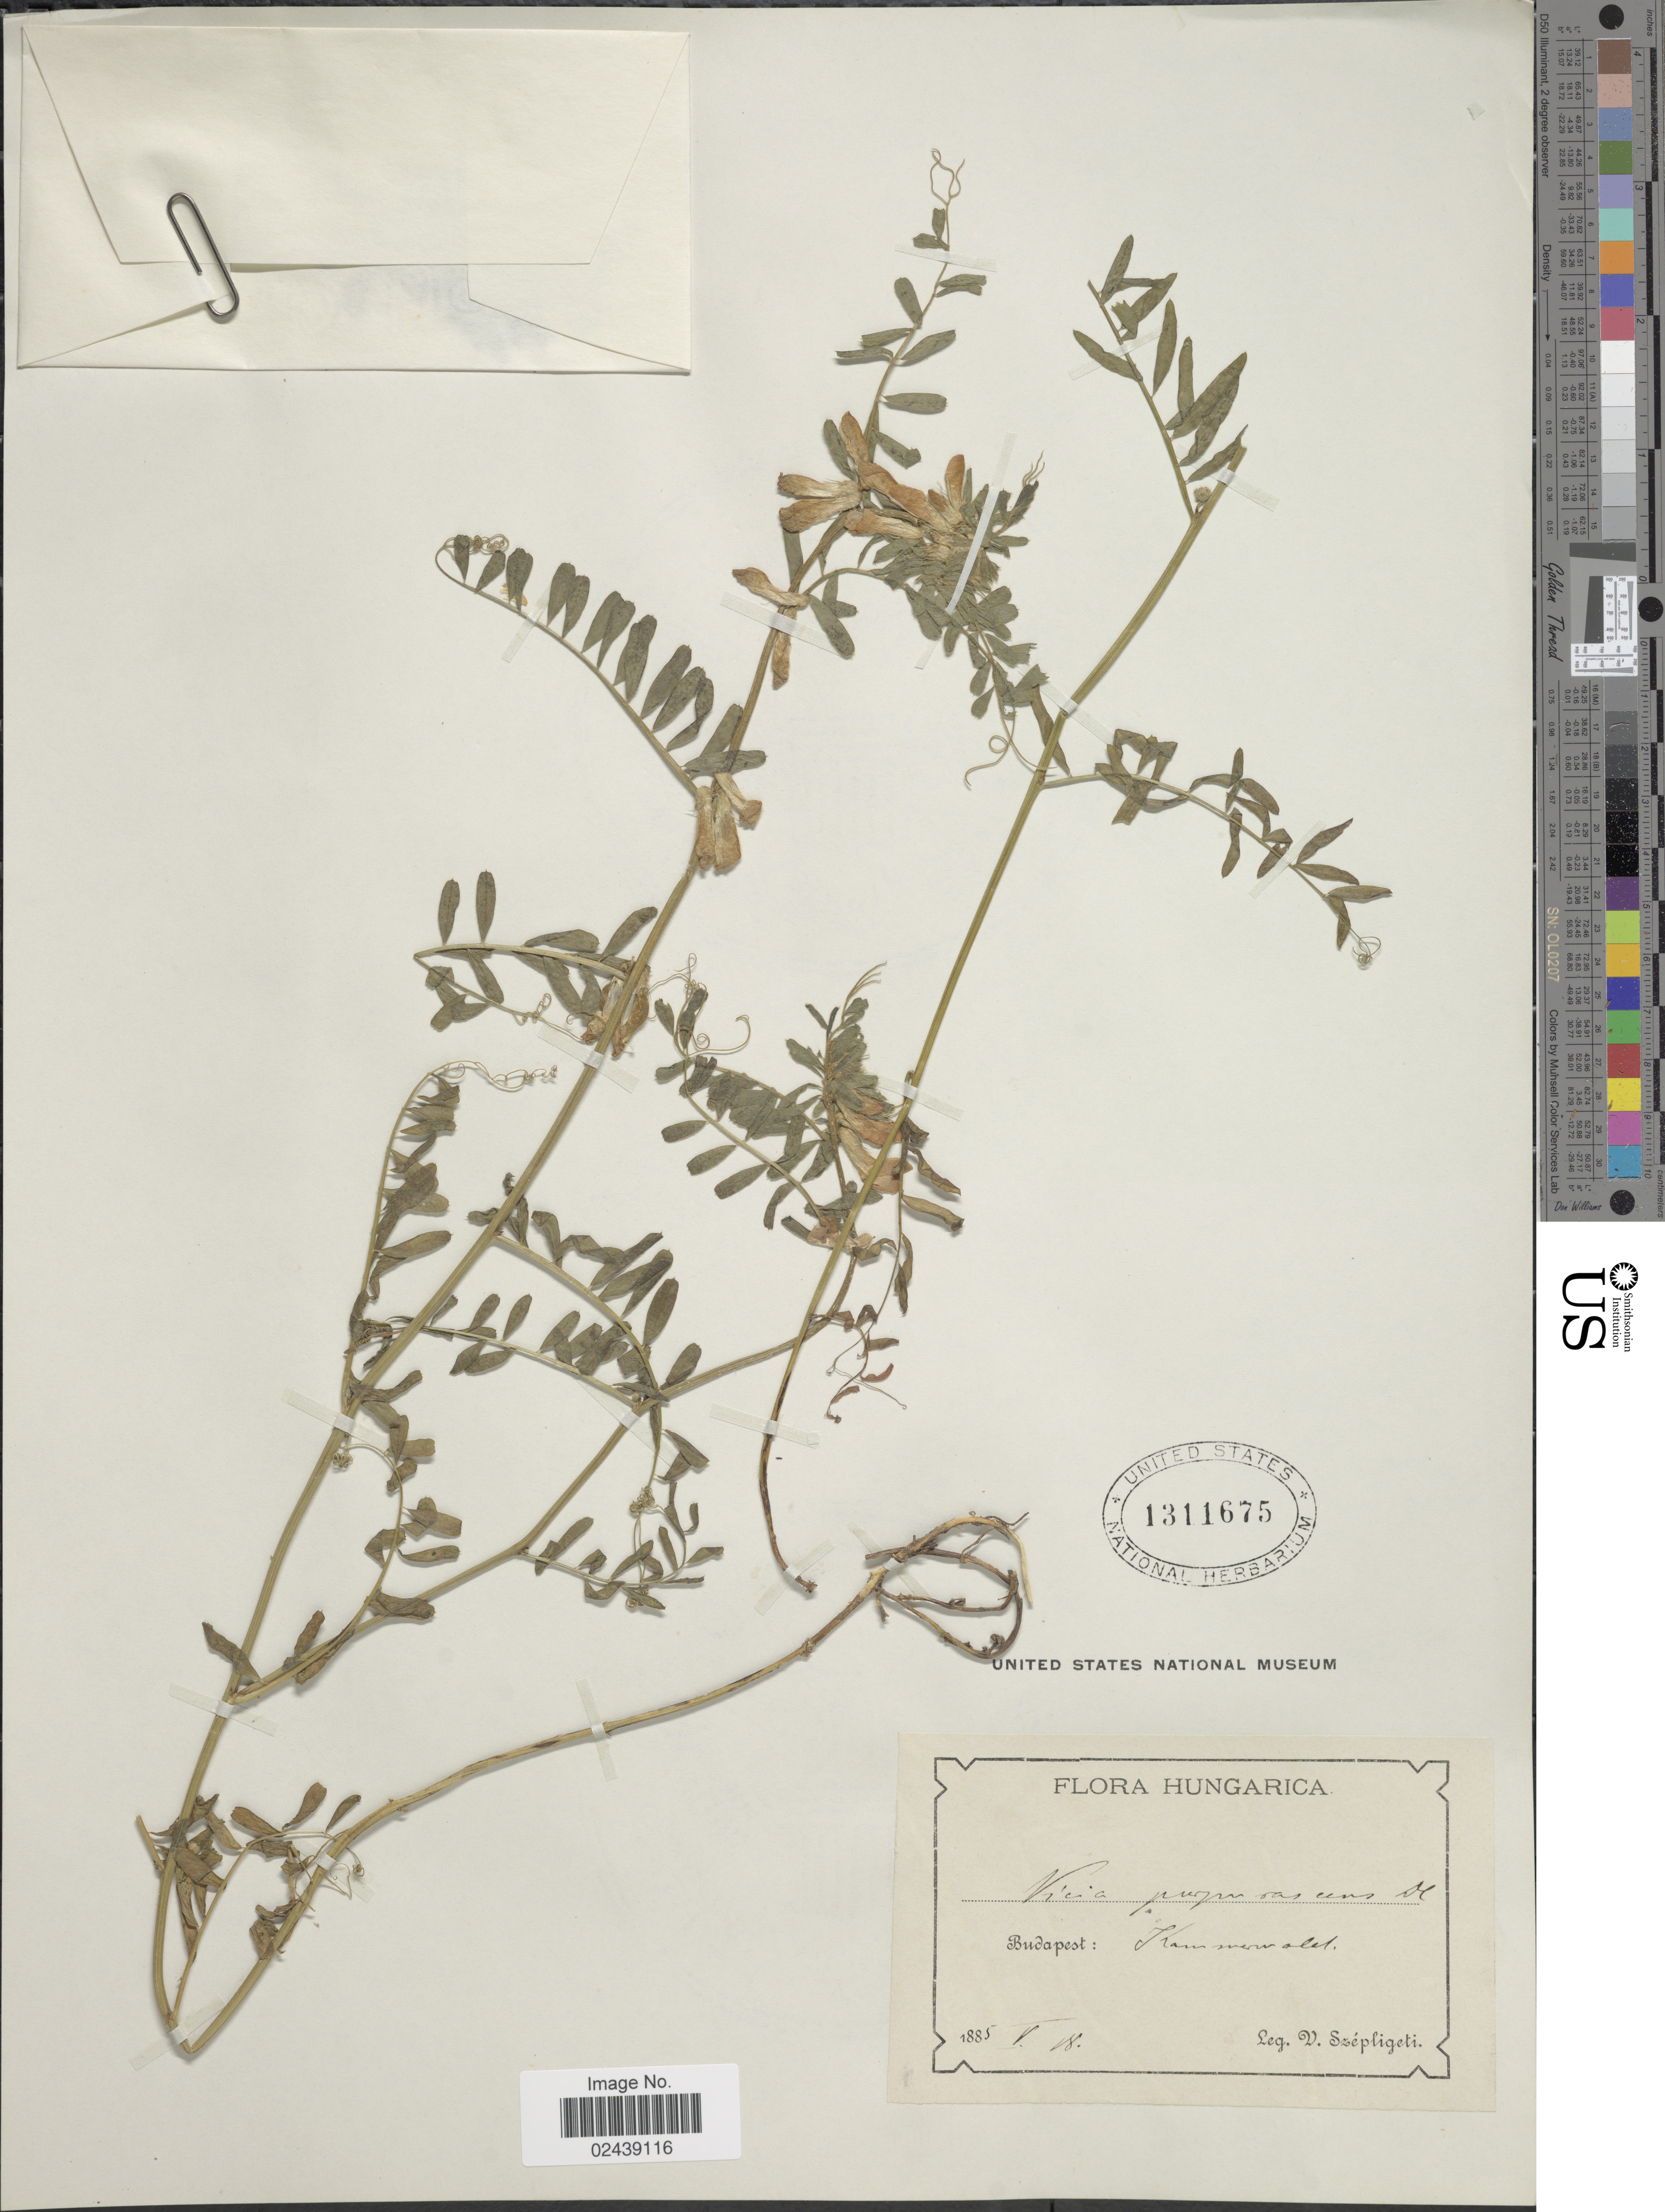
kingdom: Plantae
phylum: Tracheophyta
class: Magnoliopsida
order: Fabales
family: Fabaceae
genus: Vicia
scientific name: Vicia purpurascens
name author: DC.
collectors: W. Szépligeti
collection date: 1885-05-18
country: Hungary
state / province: Budapest, Capital District of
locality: Kammerwald, Budapest [unsure placement]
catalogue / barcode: US 1311675